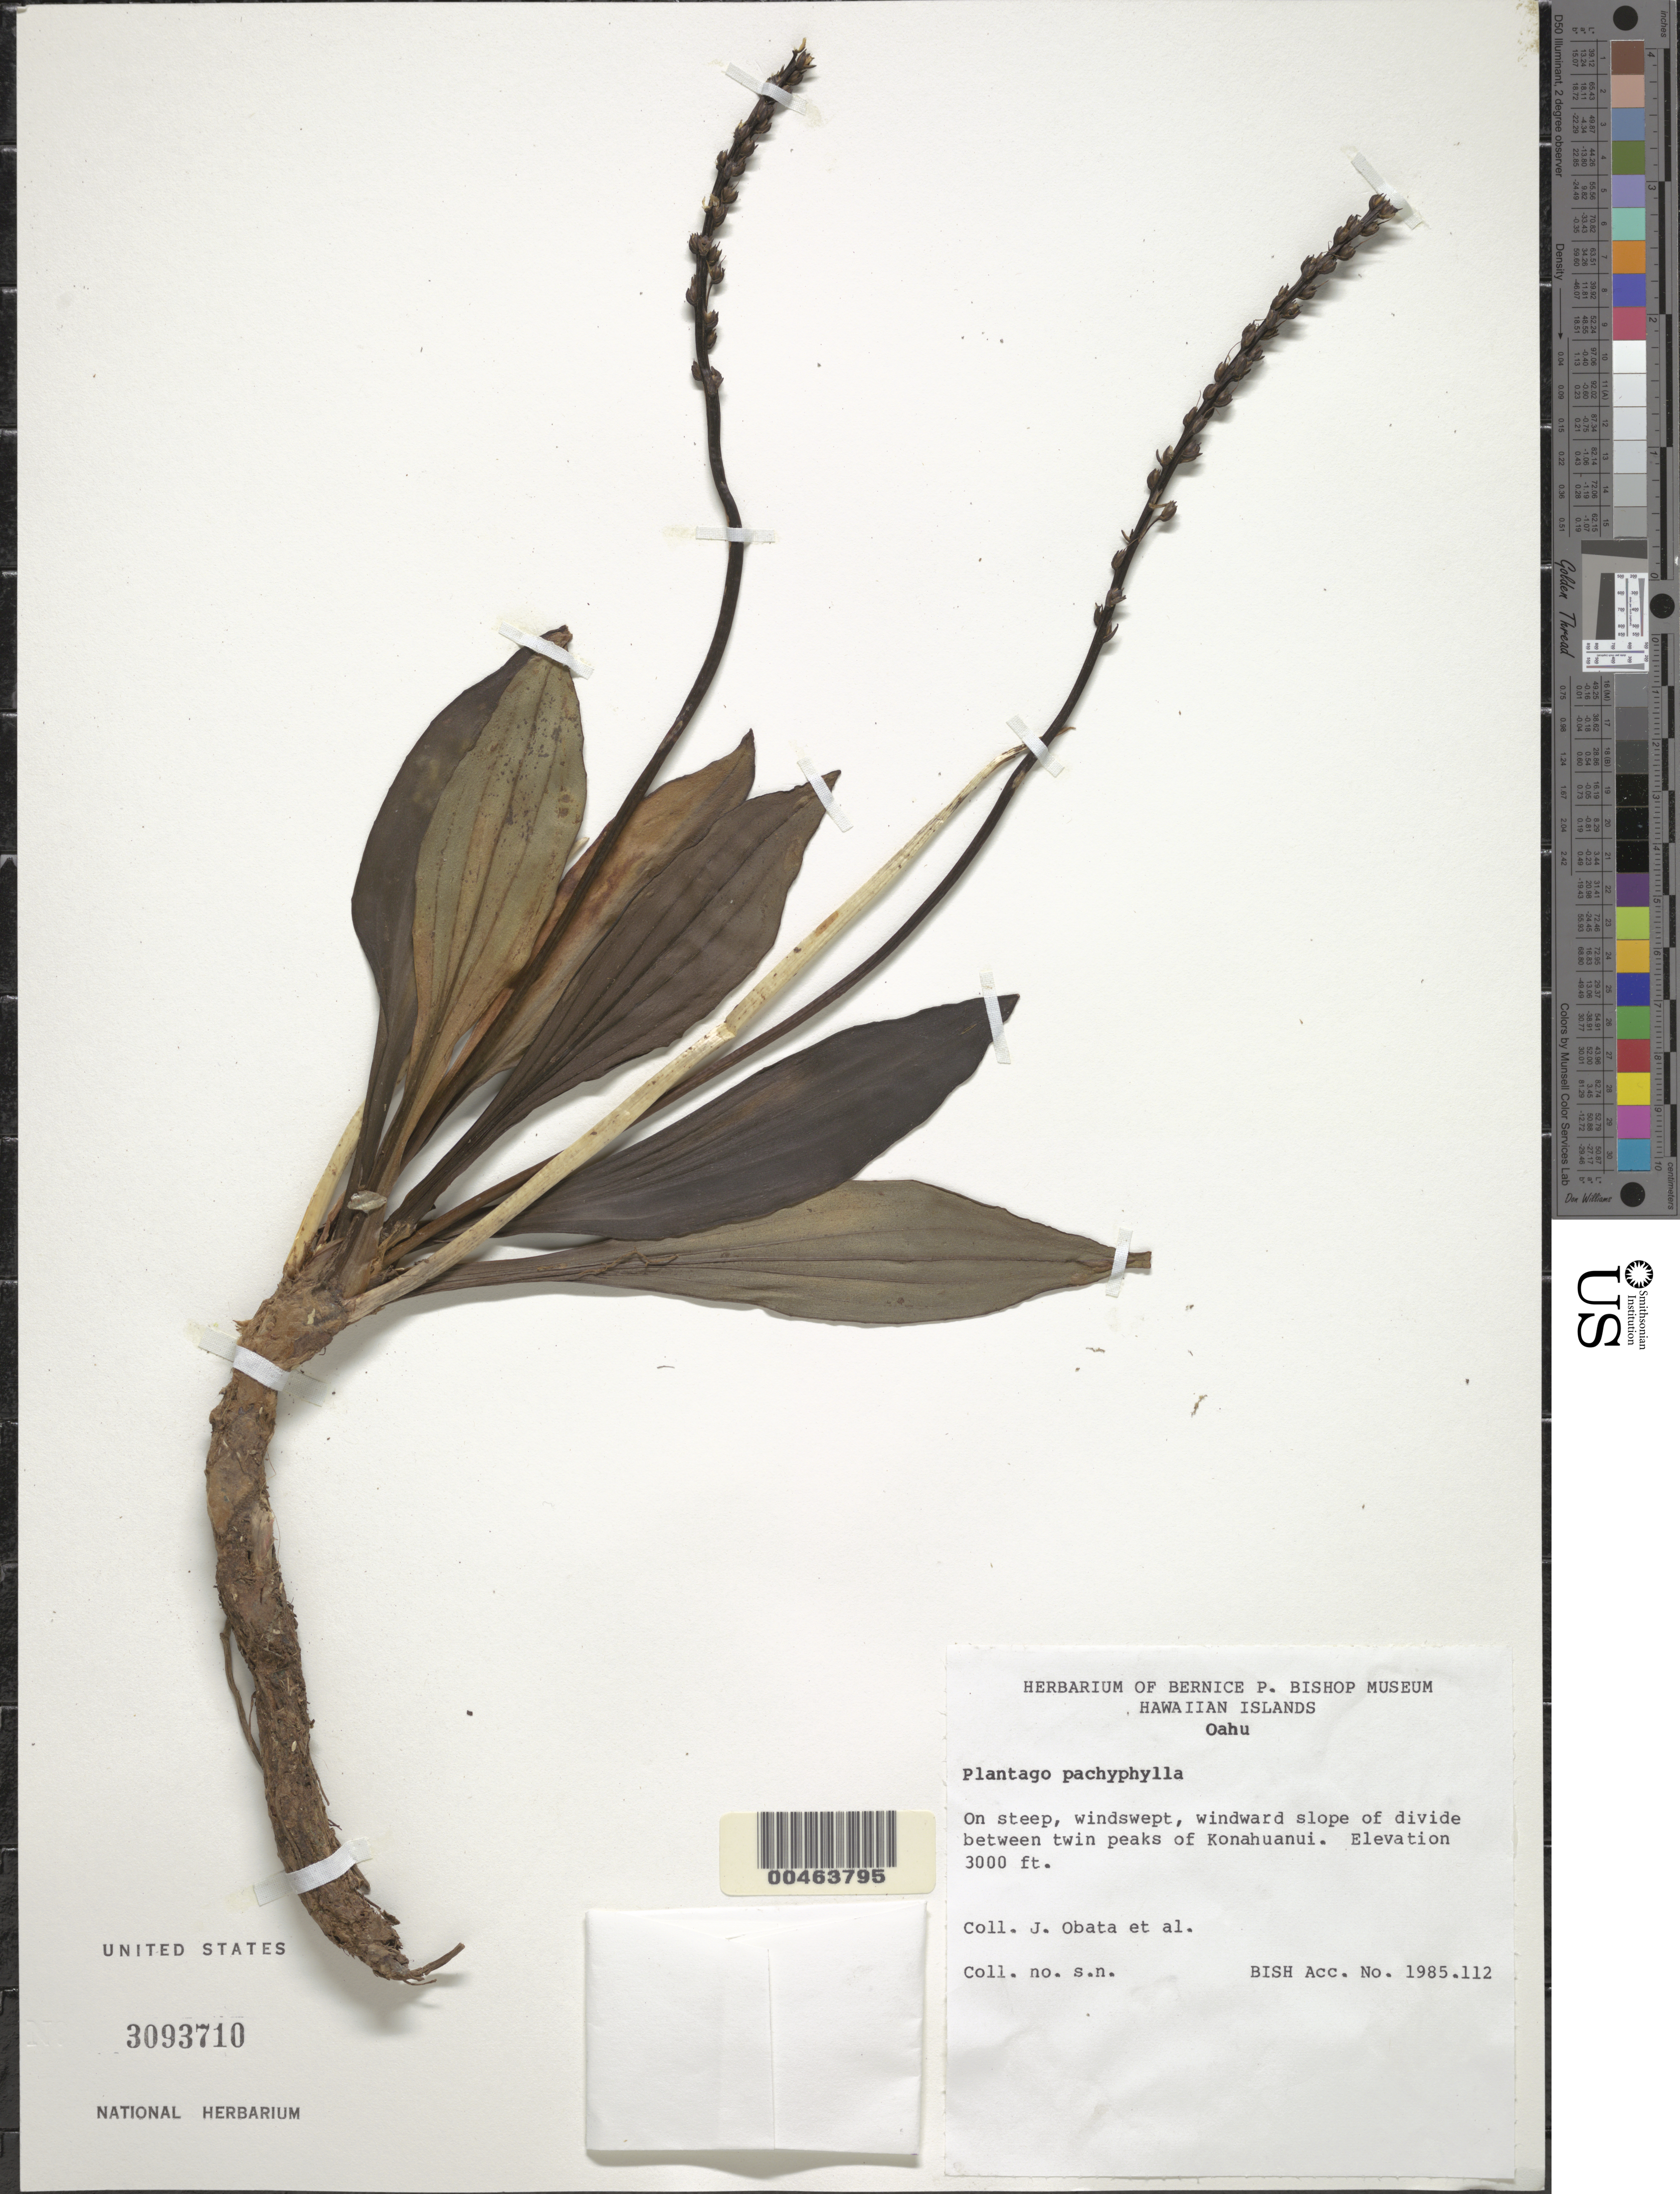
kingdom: Plantae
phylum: Tracheophyta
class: Magnoliopsida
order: Lamiales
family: Plantaginaceae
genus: Plantago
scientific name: Plantago pachyphylla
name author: A. Gray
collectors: J. Obata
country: United States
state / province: Hawaii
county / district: Honolulu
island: Oahu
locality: On windward slope of divide between twin peaks of Konahuanui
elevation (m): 914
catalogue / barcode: US 3093710